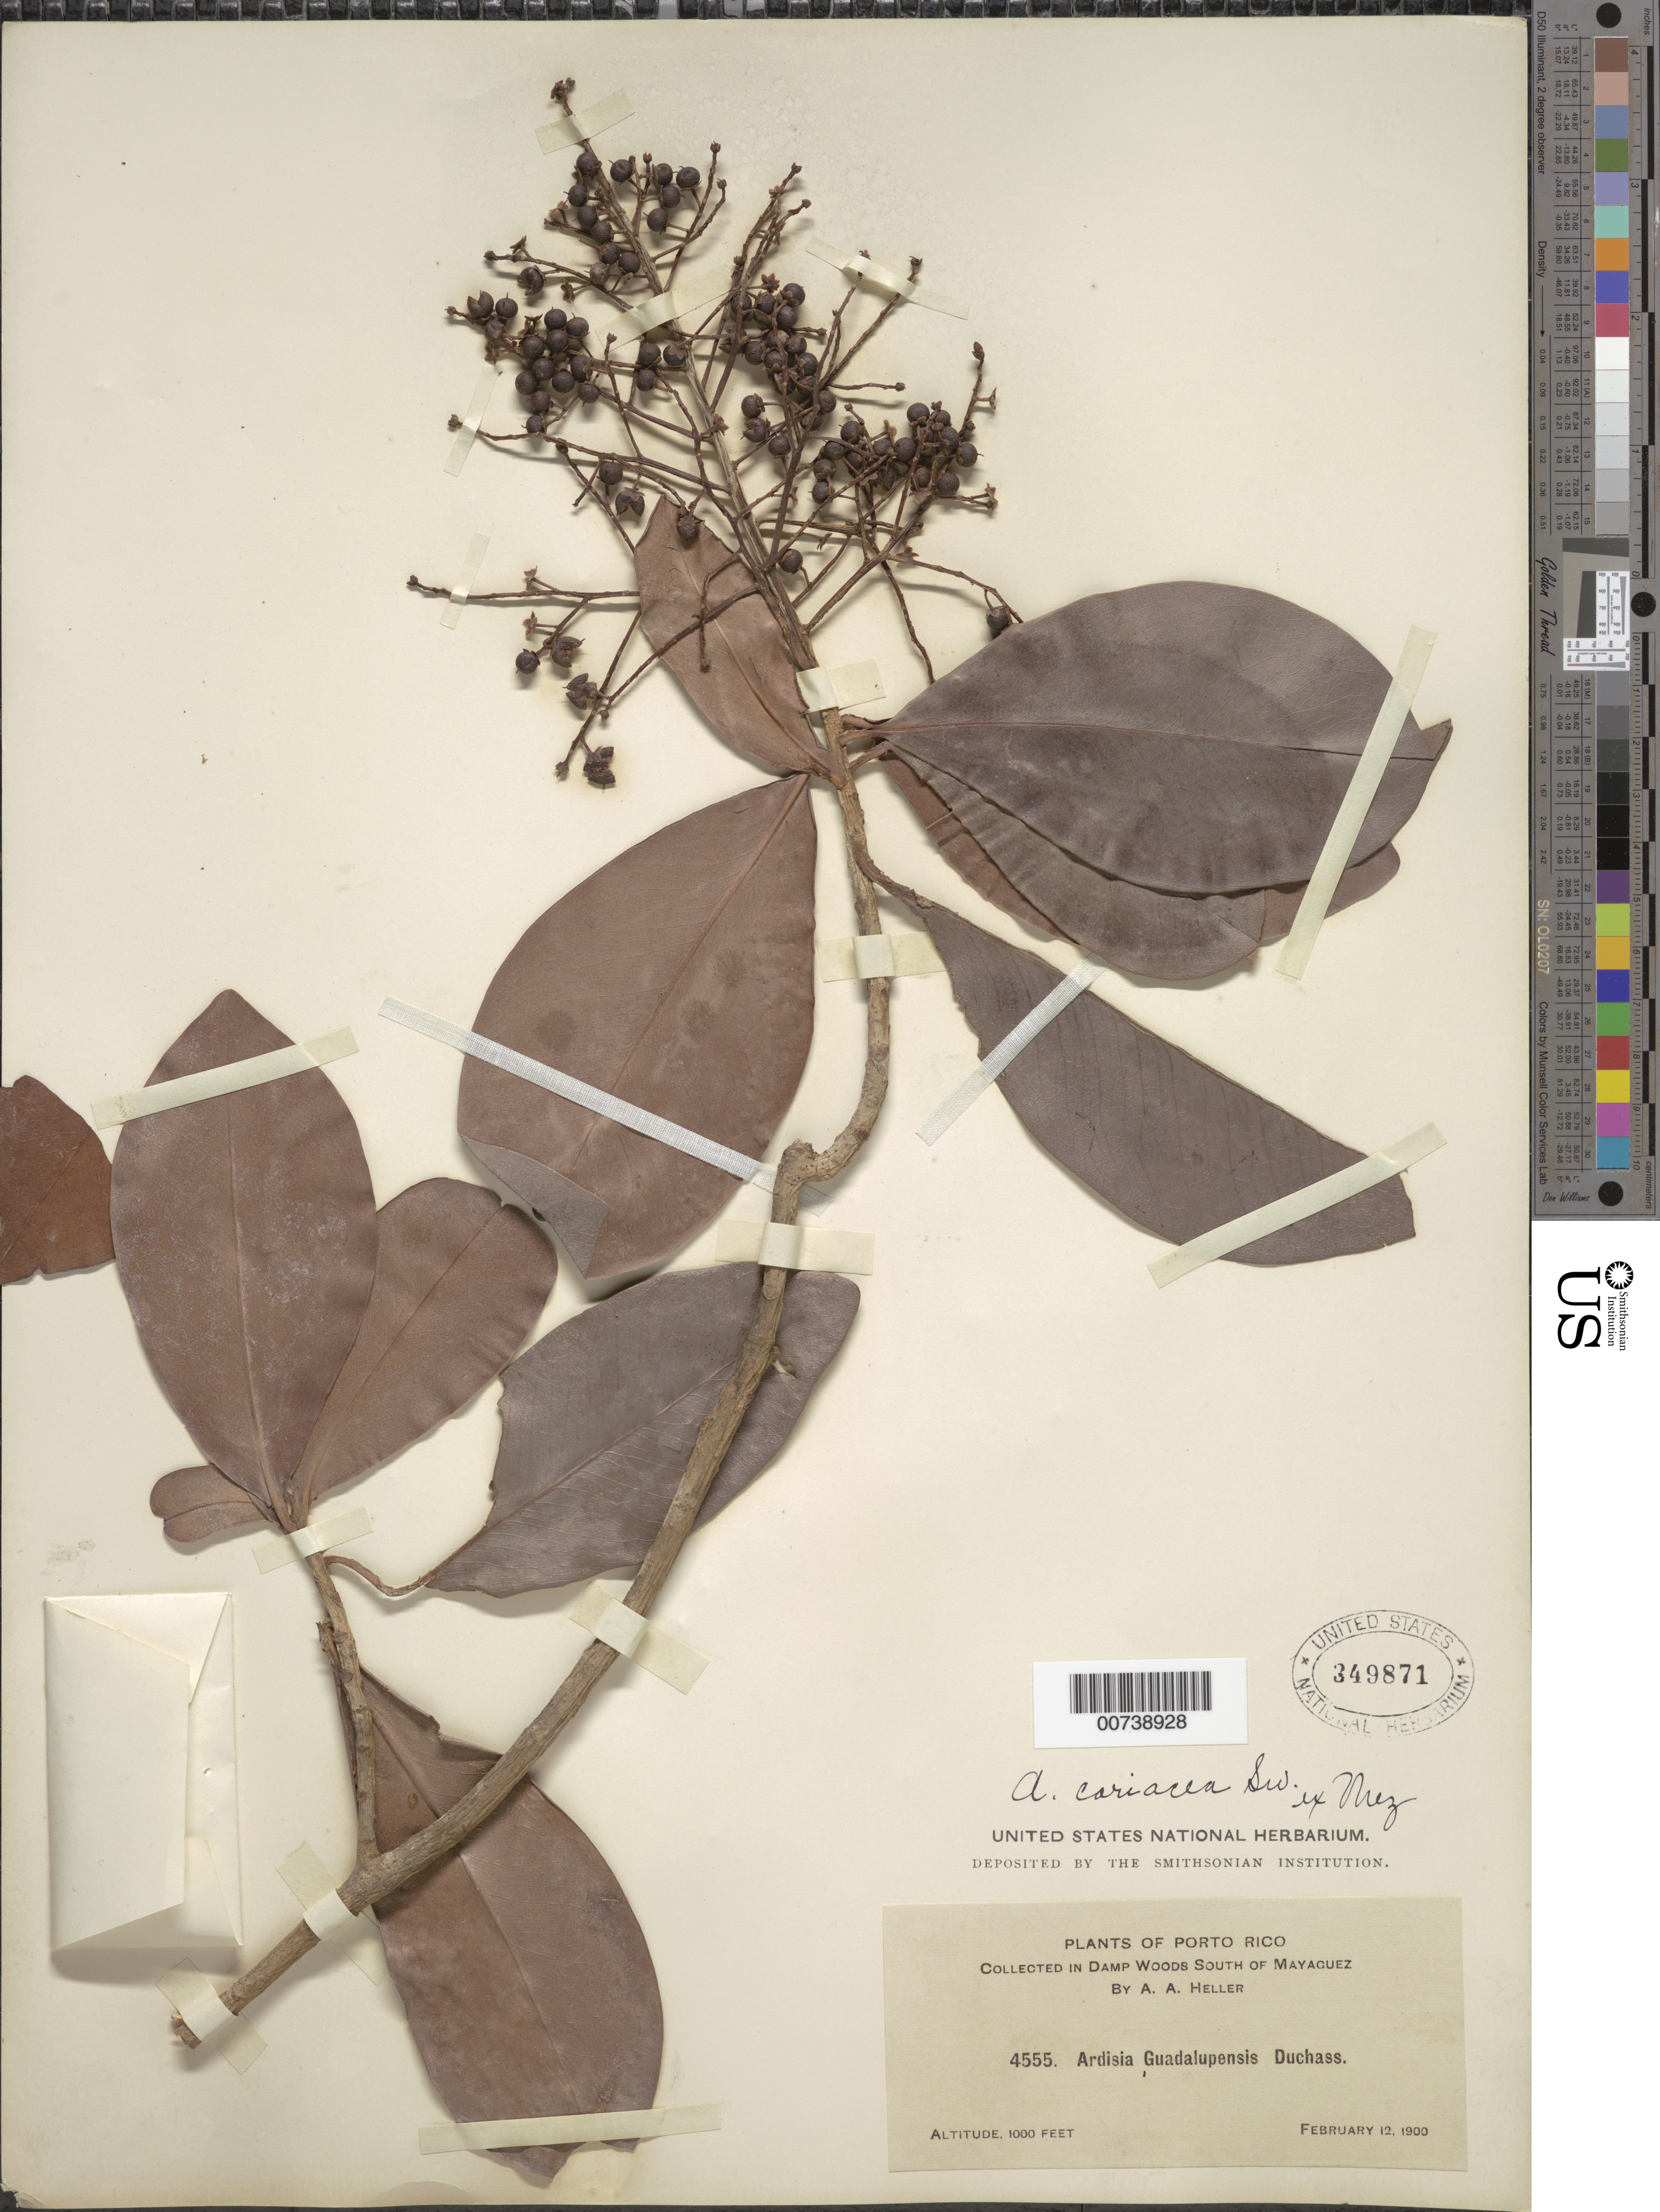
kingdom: Plantae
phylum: Tracheophyta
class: Magnoliopsida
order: Ericales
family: Primulaceae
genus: Ardisia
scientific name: Ardisia obovata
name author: Desv. ex Ham.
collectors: A. A. Heller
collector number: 4555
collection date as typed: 12 Feb 1900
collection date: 1900-02-12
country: Puerto Rico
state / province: Mayagüez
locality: South of Mayaguez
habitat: In damp woods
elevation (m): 305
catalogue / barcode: US 349871